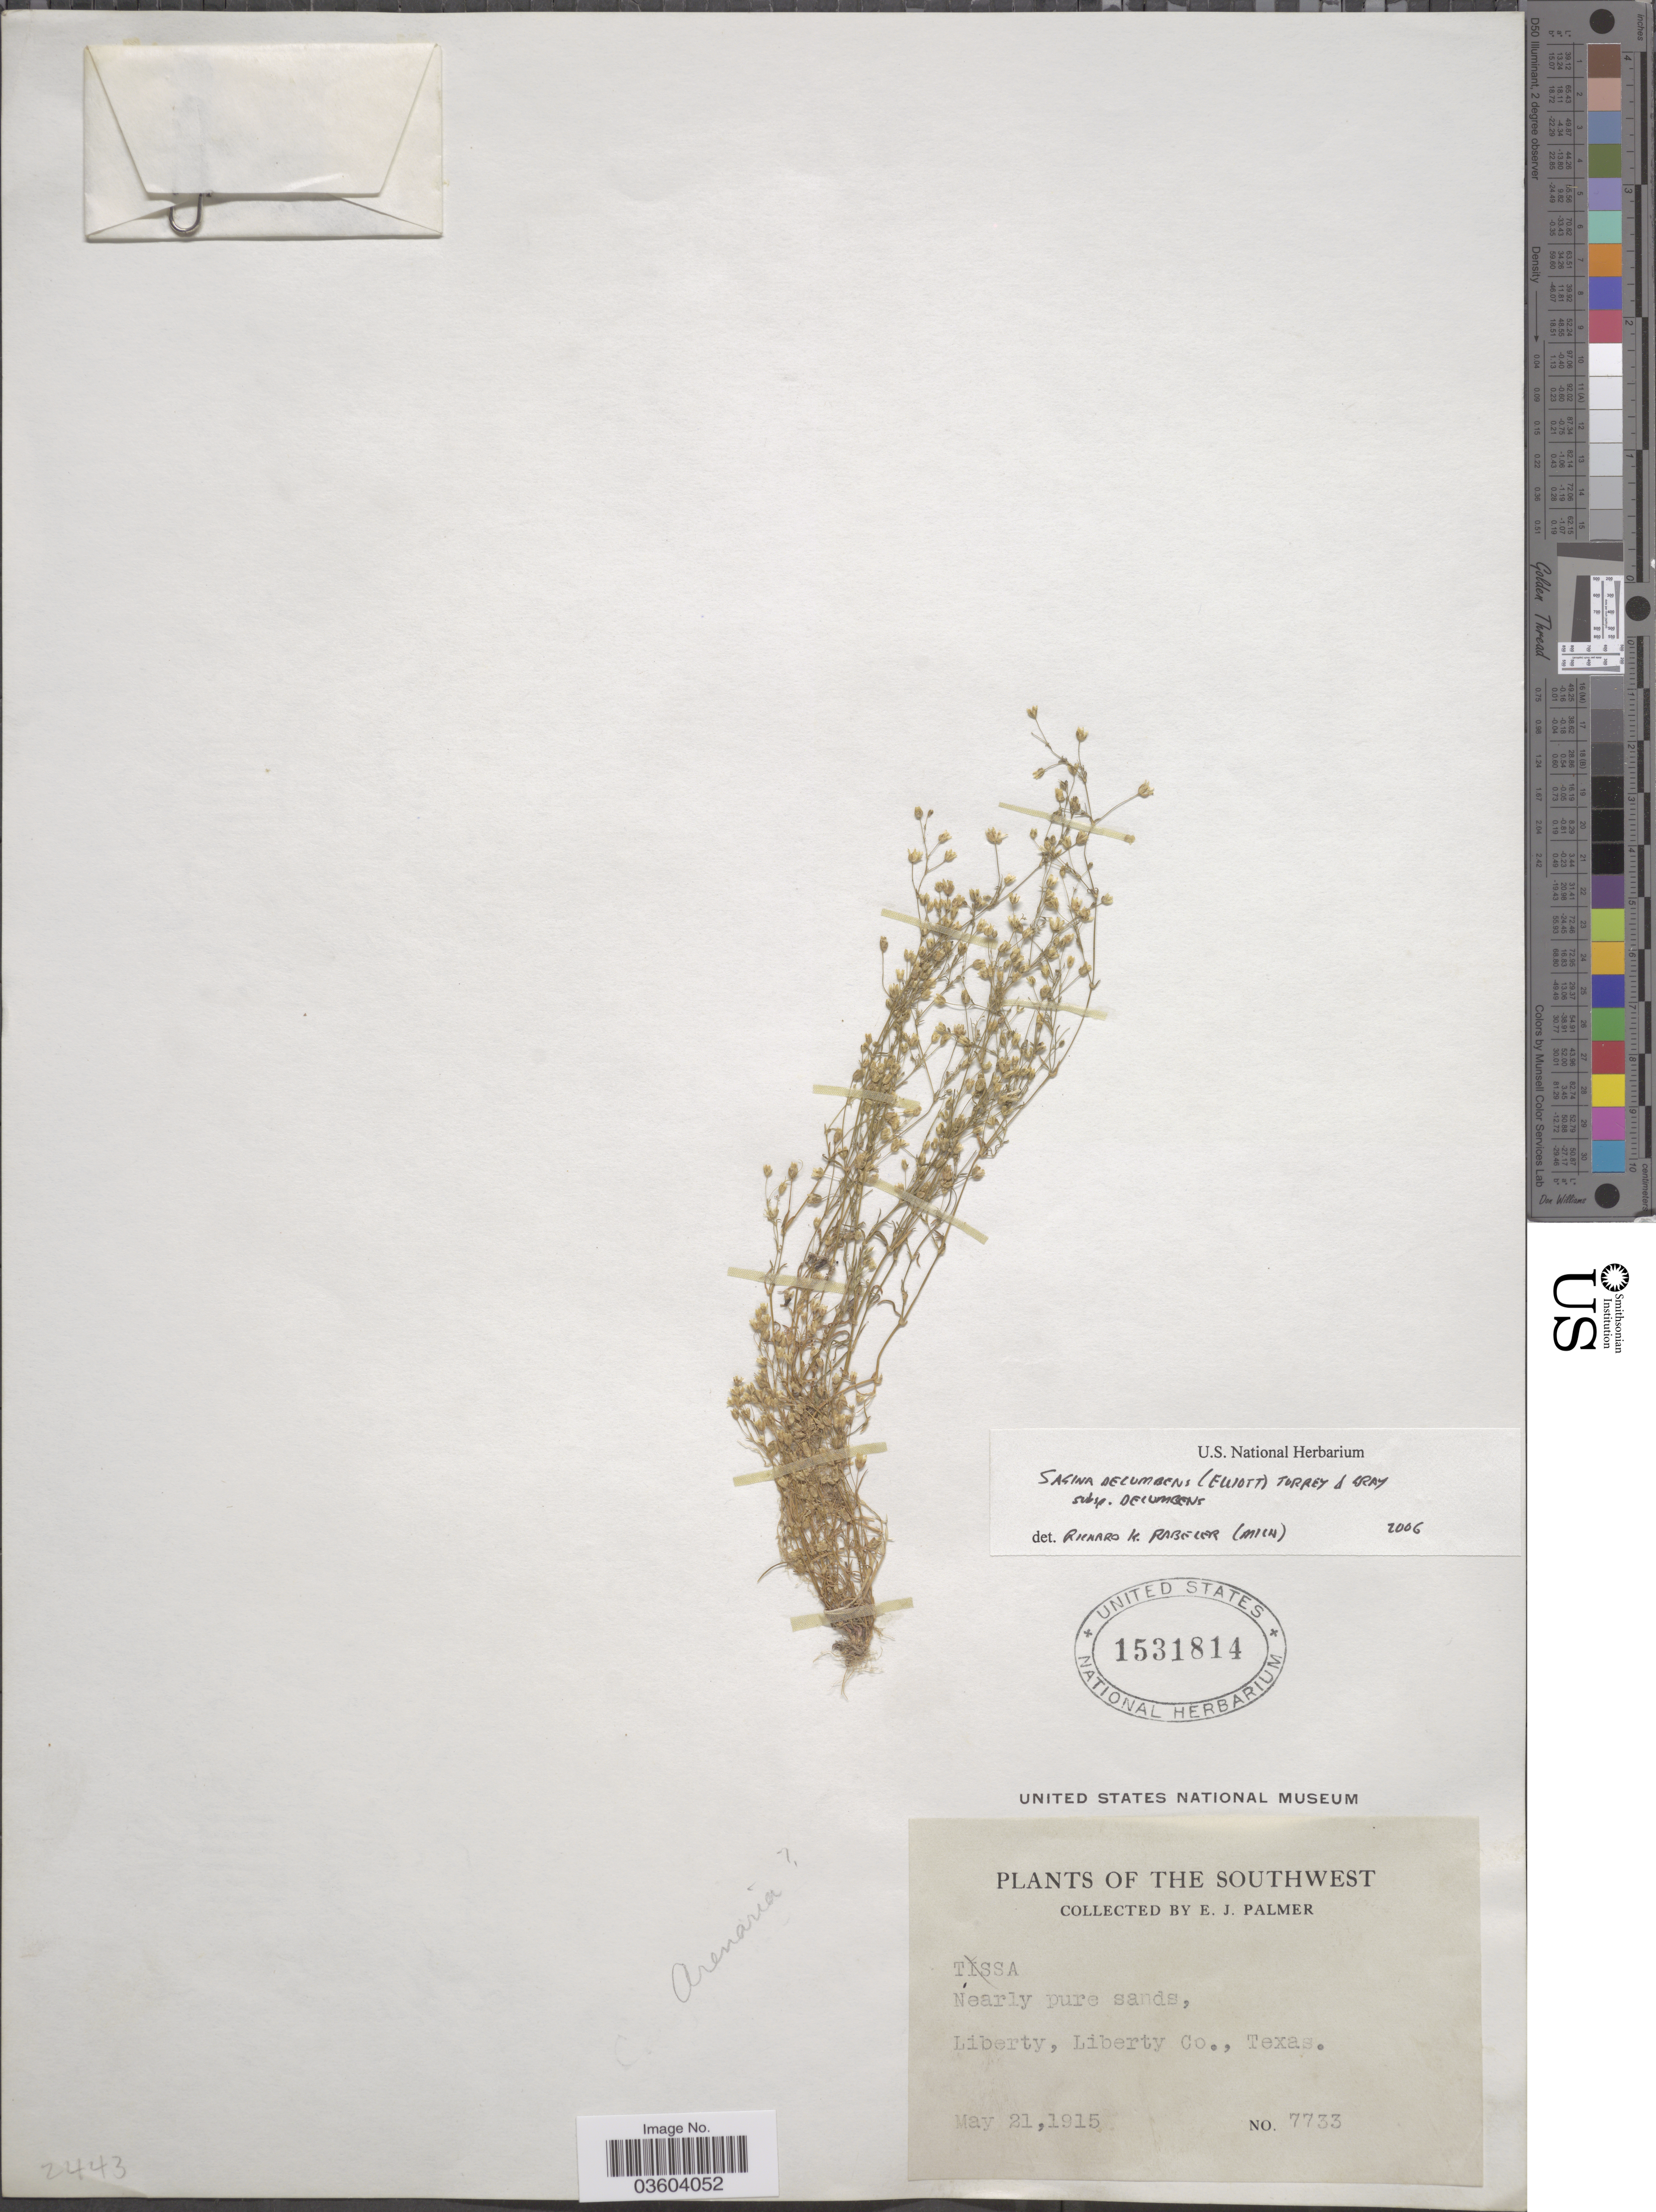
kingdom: Plantae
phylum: Tracheophyta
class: Magnoliopsida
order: Caryophyllales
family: Caryophyllaceae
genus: Sagina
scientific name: Sagina decumbens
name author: (Elliott) Torr. & A. Gray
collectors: E. J. Palmer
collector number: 7733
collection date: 1915-05-21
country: United States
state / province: Texas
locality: The Southwest. Nearly pure sands, Liberty, Liberty Co.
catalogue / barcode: US 1531814